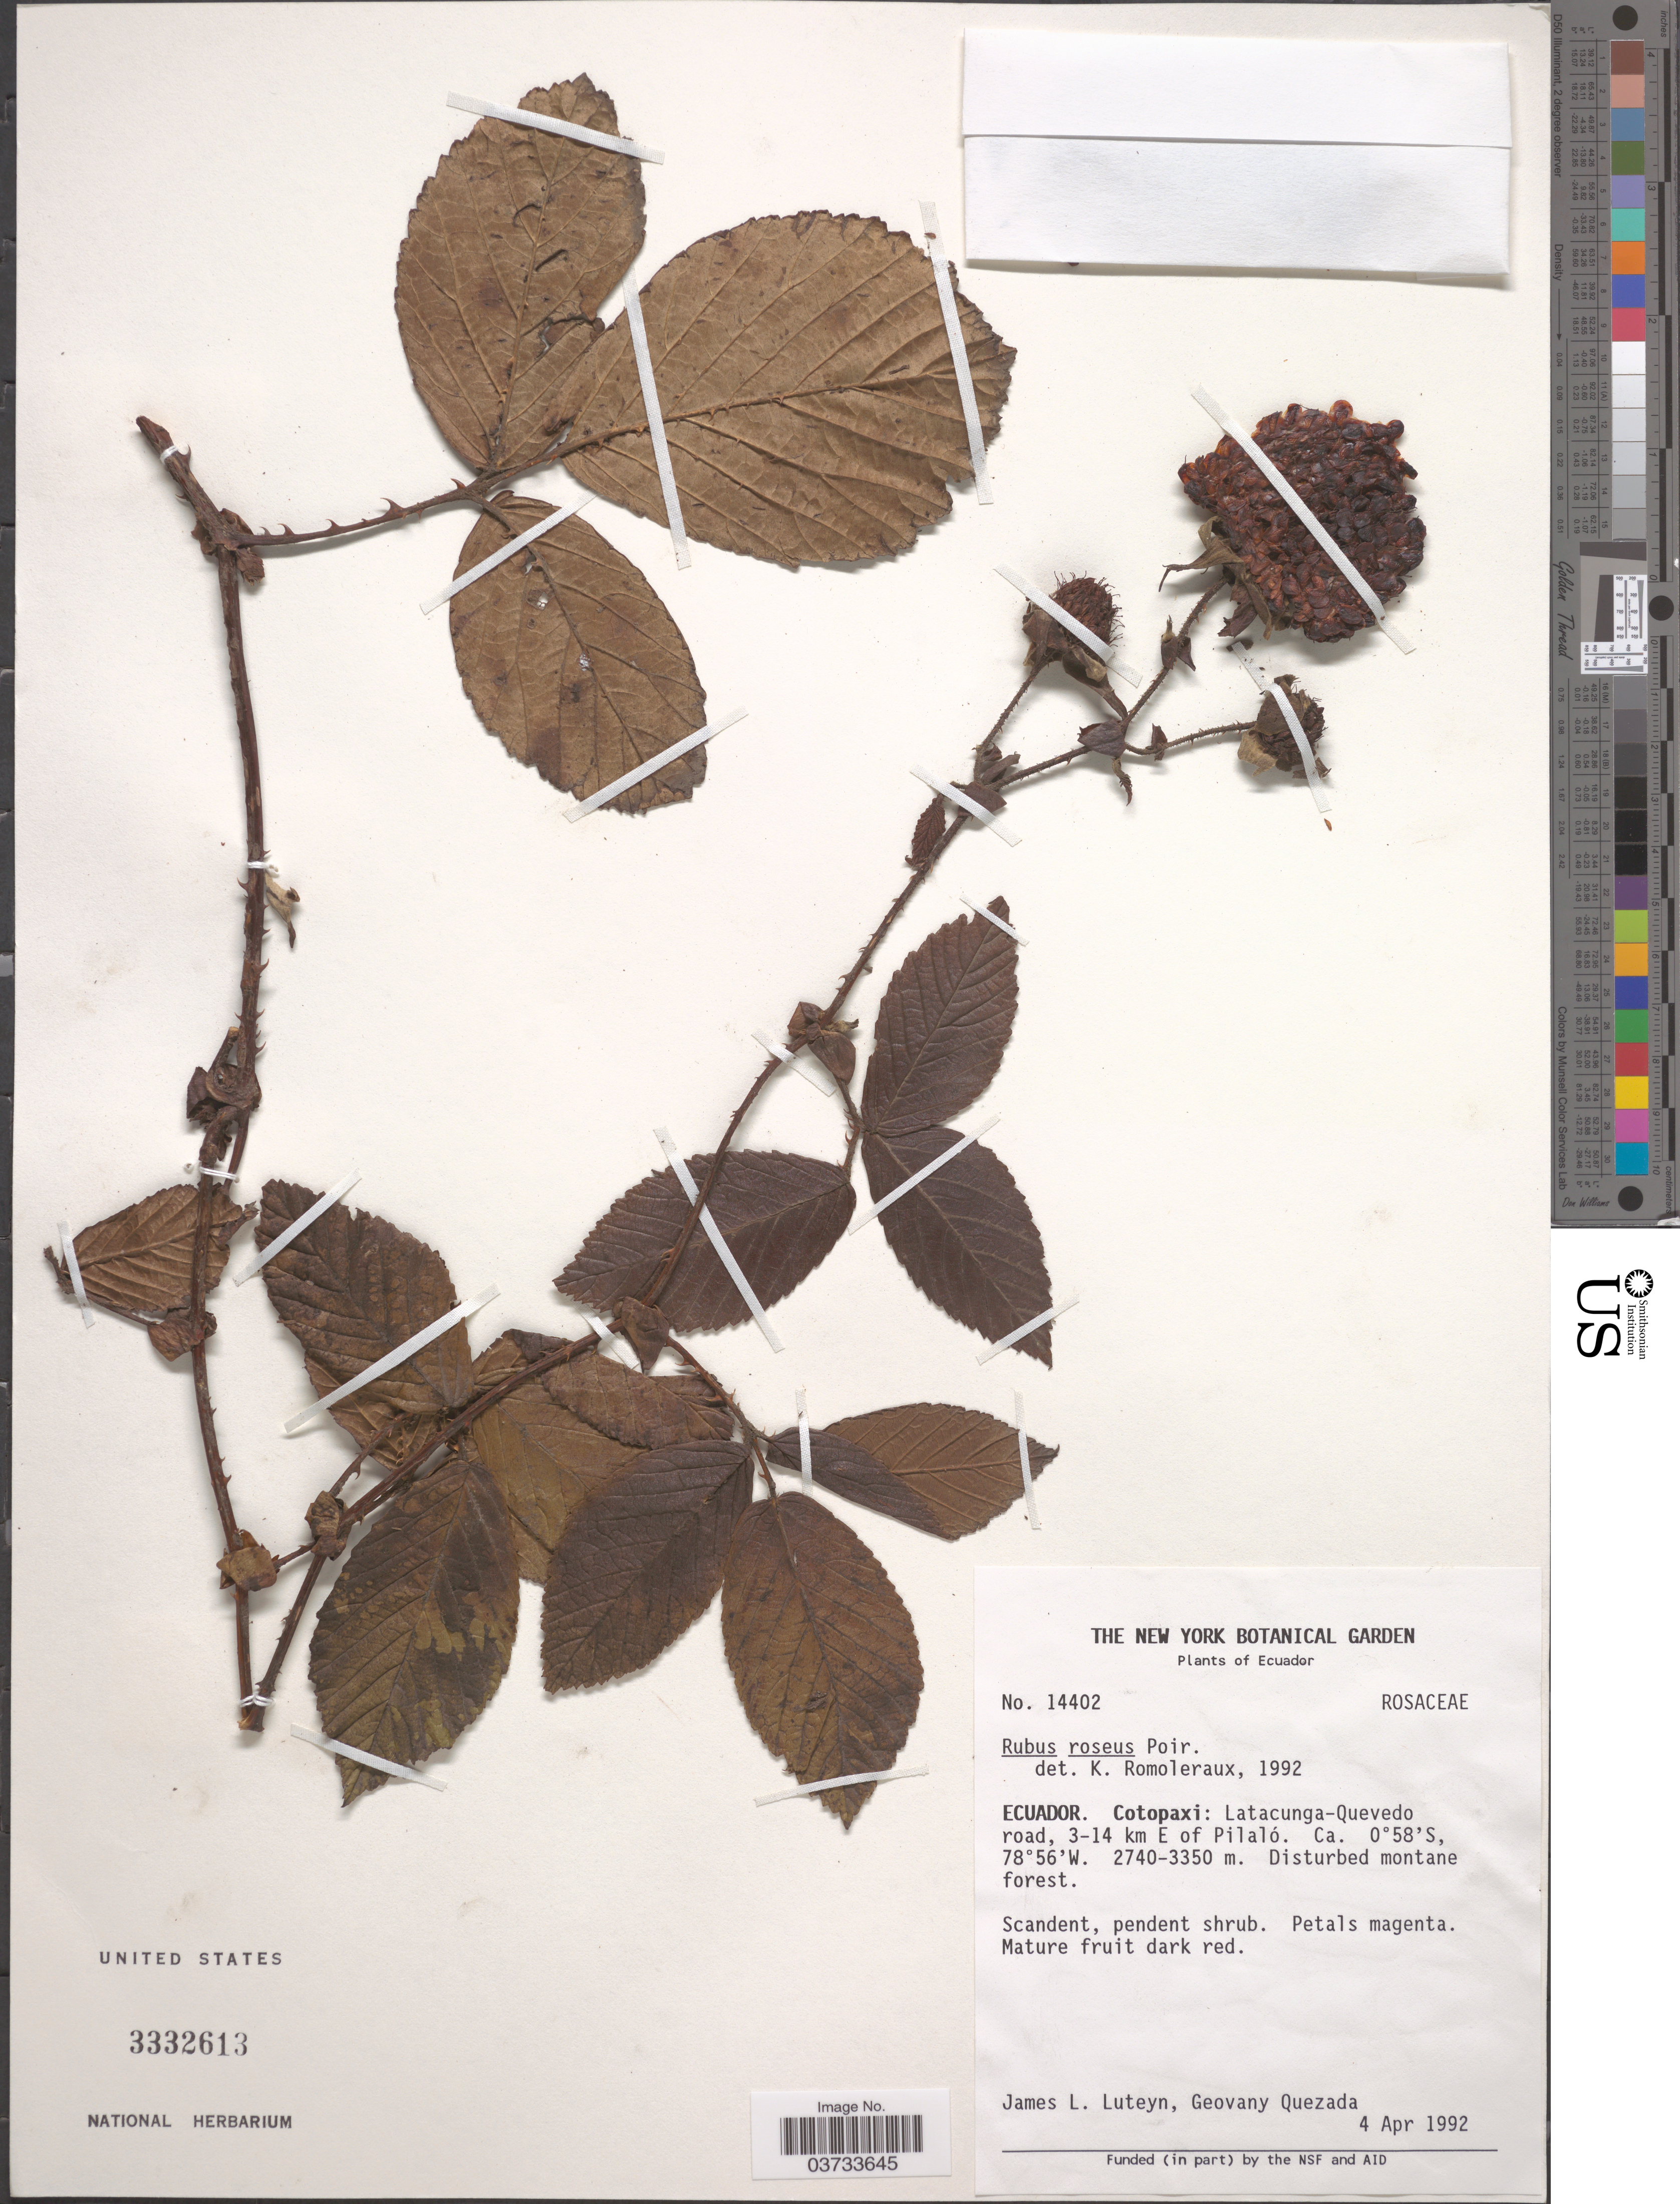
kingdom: Plantae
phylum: Tracheophyta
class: Magnoliopsida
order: Rosales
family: Rosaceae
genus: Rubus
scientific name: Rubus roseus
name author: Poir.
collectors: J. L. Luteyn & G. Quezada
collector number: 14402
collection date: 1992-04-04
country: Ecuador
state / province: Cotopaxi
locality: Latacunga-Quevedo road, 3-14 km E of Pilaló.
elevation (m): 2740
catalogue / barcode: US 3332613